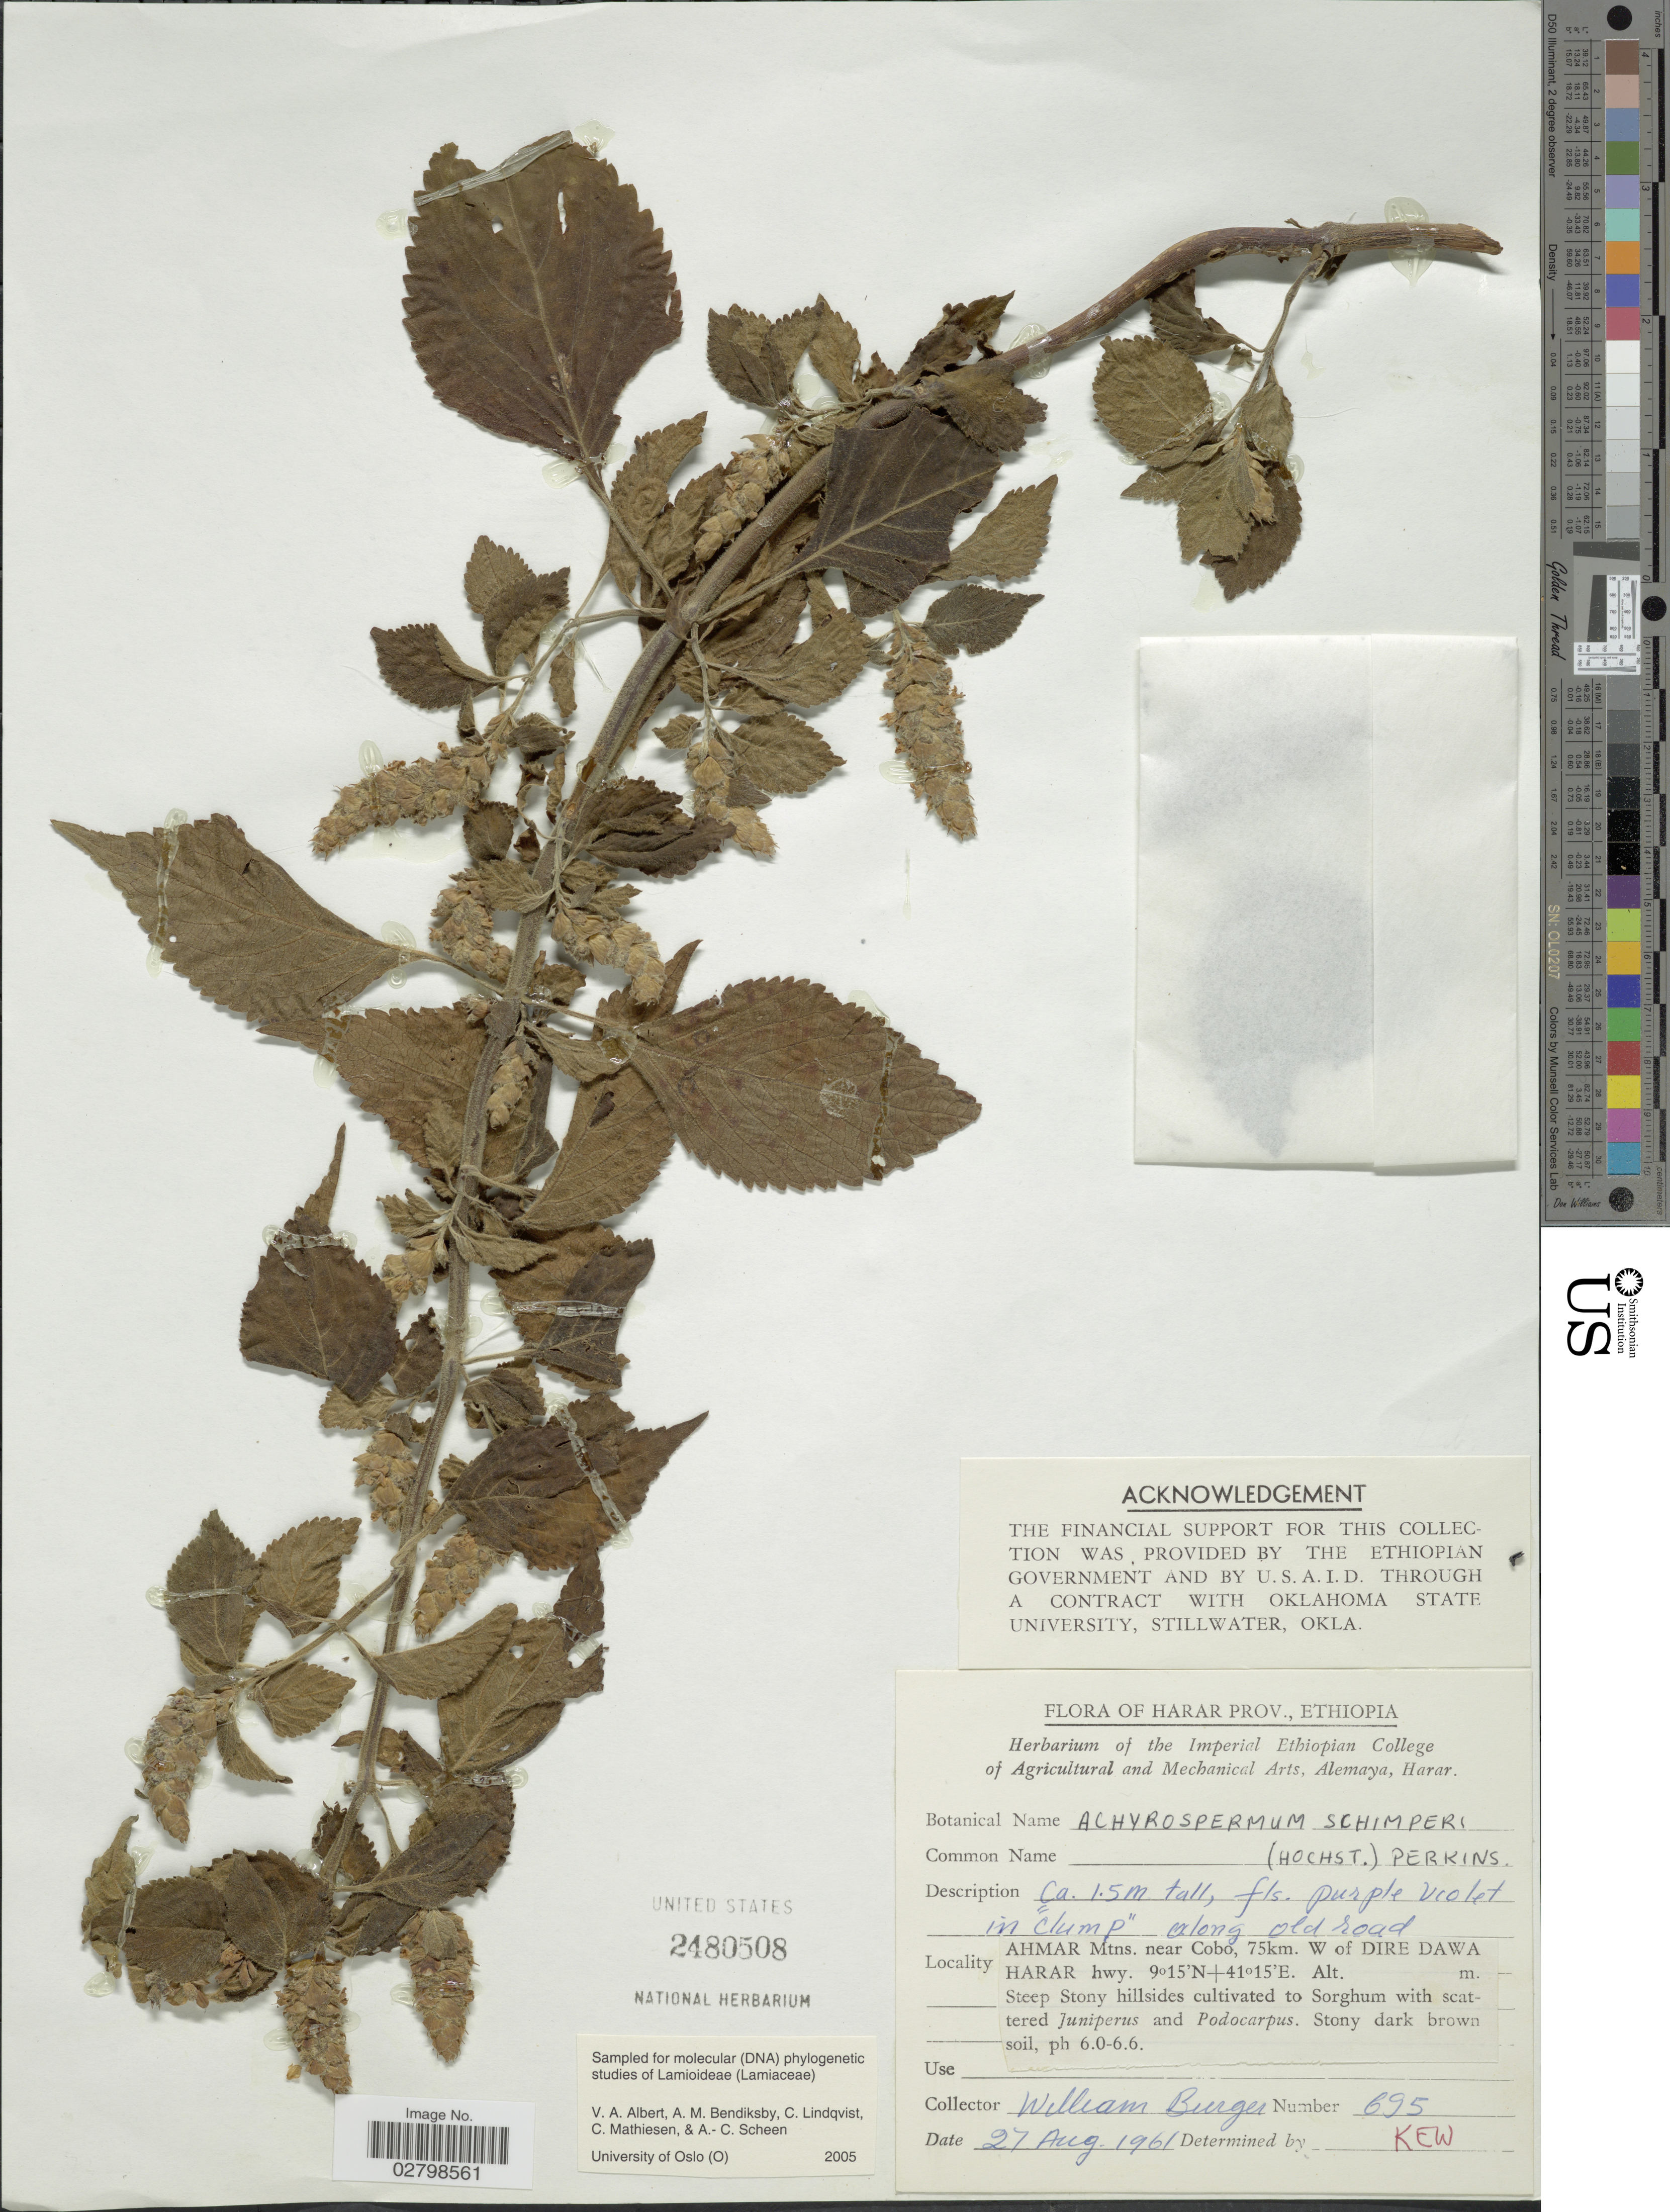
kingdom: Plantae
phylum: Tracheophyta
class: Magnoliopsida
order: Lamiales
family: Lamiaceae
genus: Achyrospermum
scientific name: Achyrospermum schimperi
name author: (Hochst. ex Briq.) Perkins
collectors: W. Burger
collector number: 695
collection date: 1961-08-27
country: Ethiopia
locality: Harar Prov. Ahmar Mtns. near Cobo, 75 km. W of Dire Dawa Harar hwy.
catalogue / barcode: US 2480508